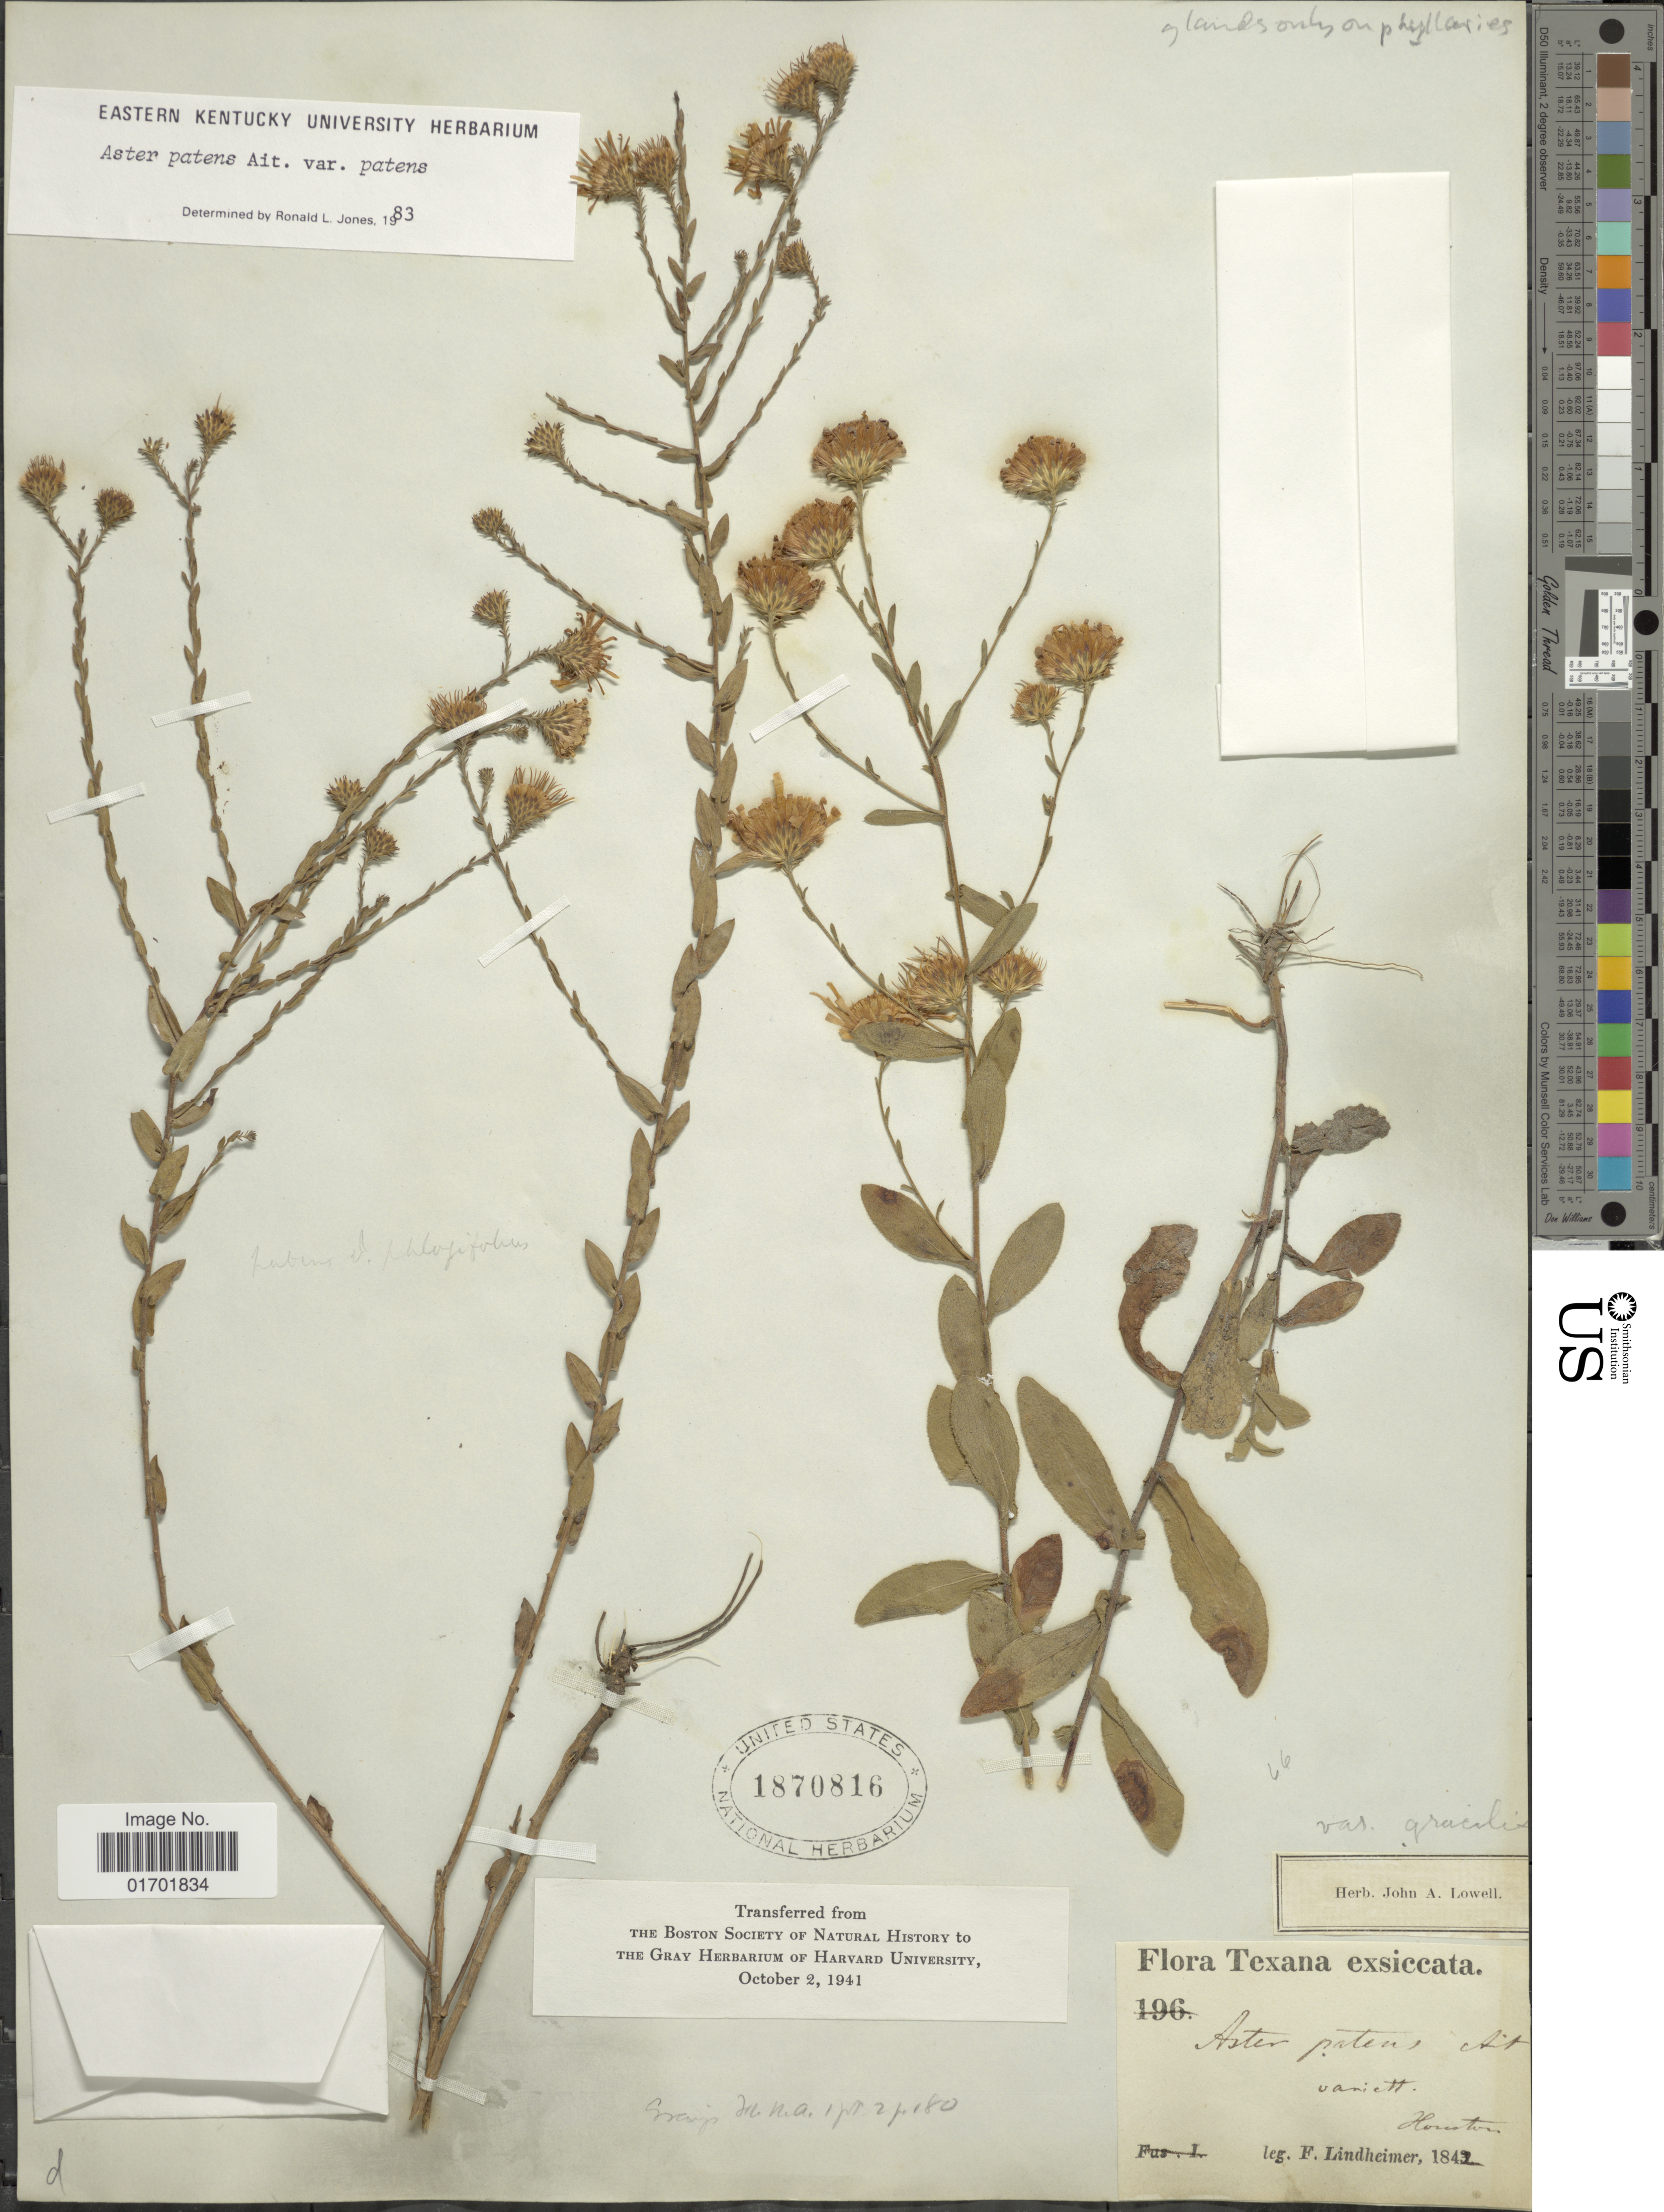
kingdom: Plantae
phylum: Tracheophyta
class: Magnoliopsida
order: Asterales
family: Asteraceae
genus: Symphyotrichum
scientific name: Symphyotrichum patens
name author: (Aiton) G.L. Nesom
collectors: F. Lindheimer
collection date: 1842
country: United States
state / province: Texas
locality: Houston.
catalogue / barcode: US 1870816